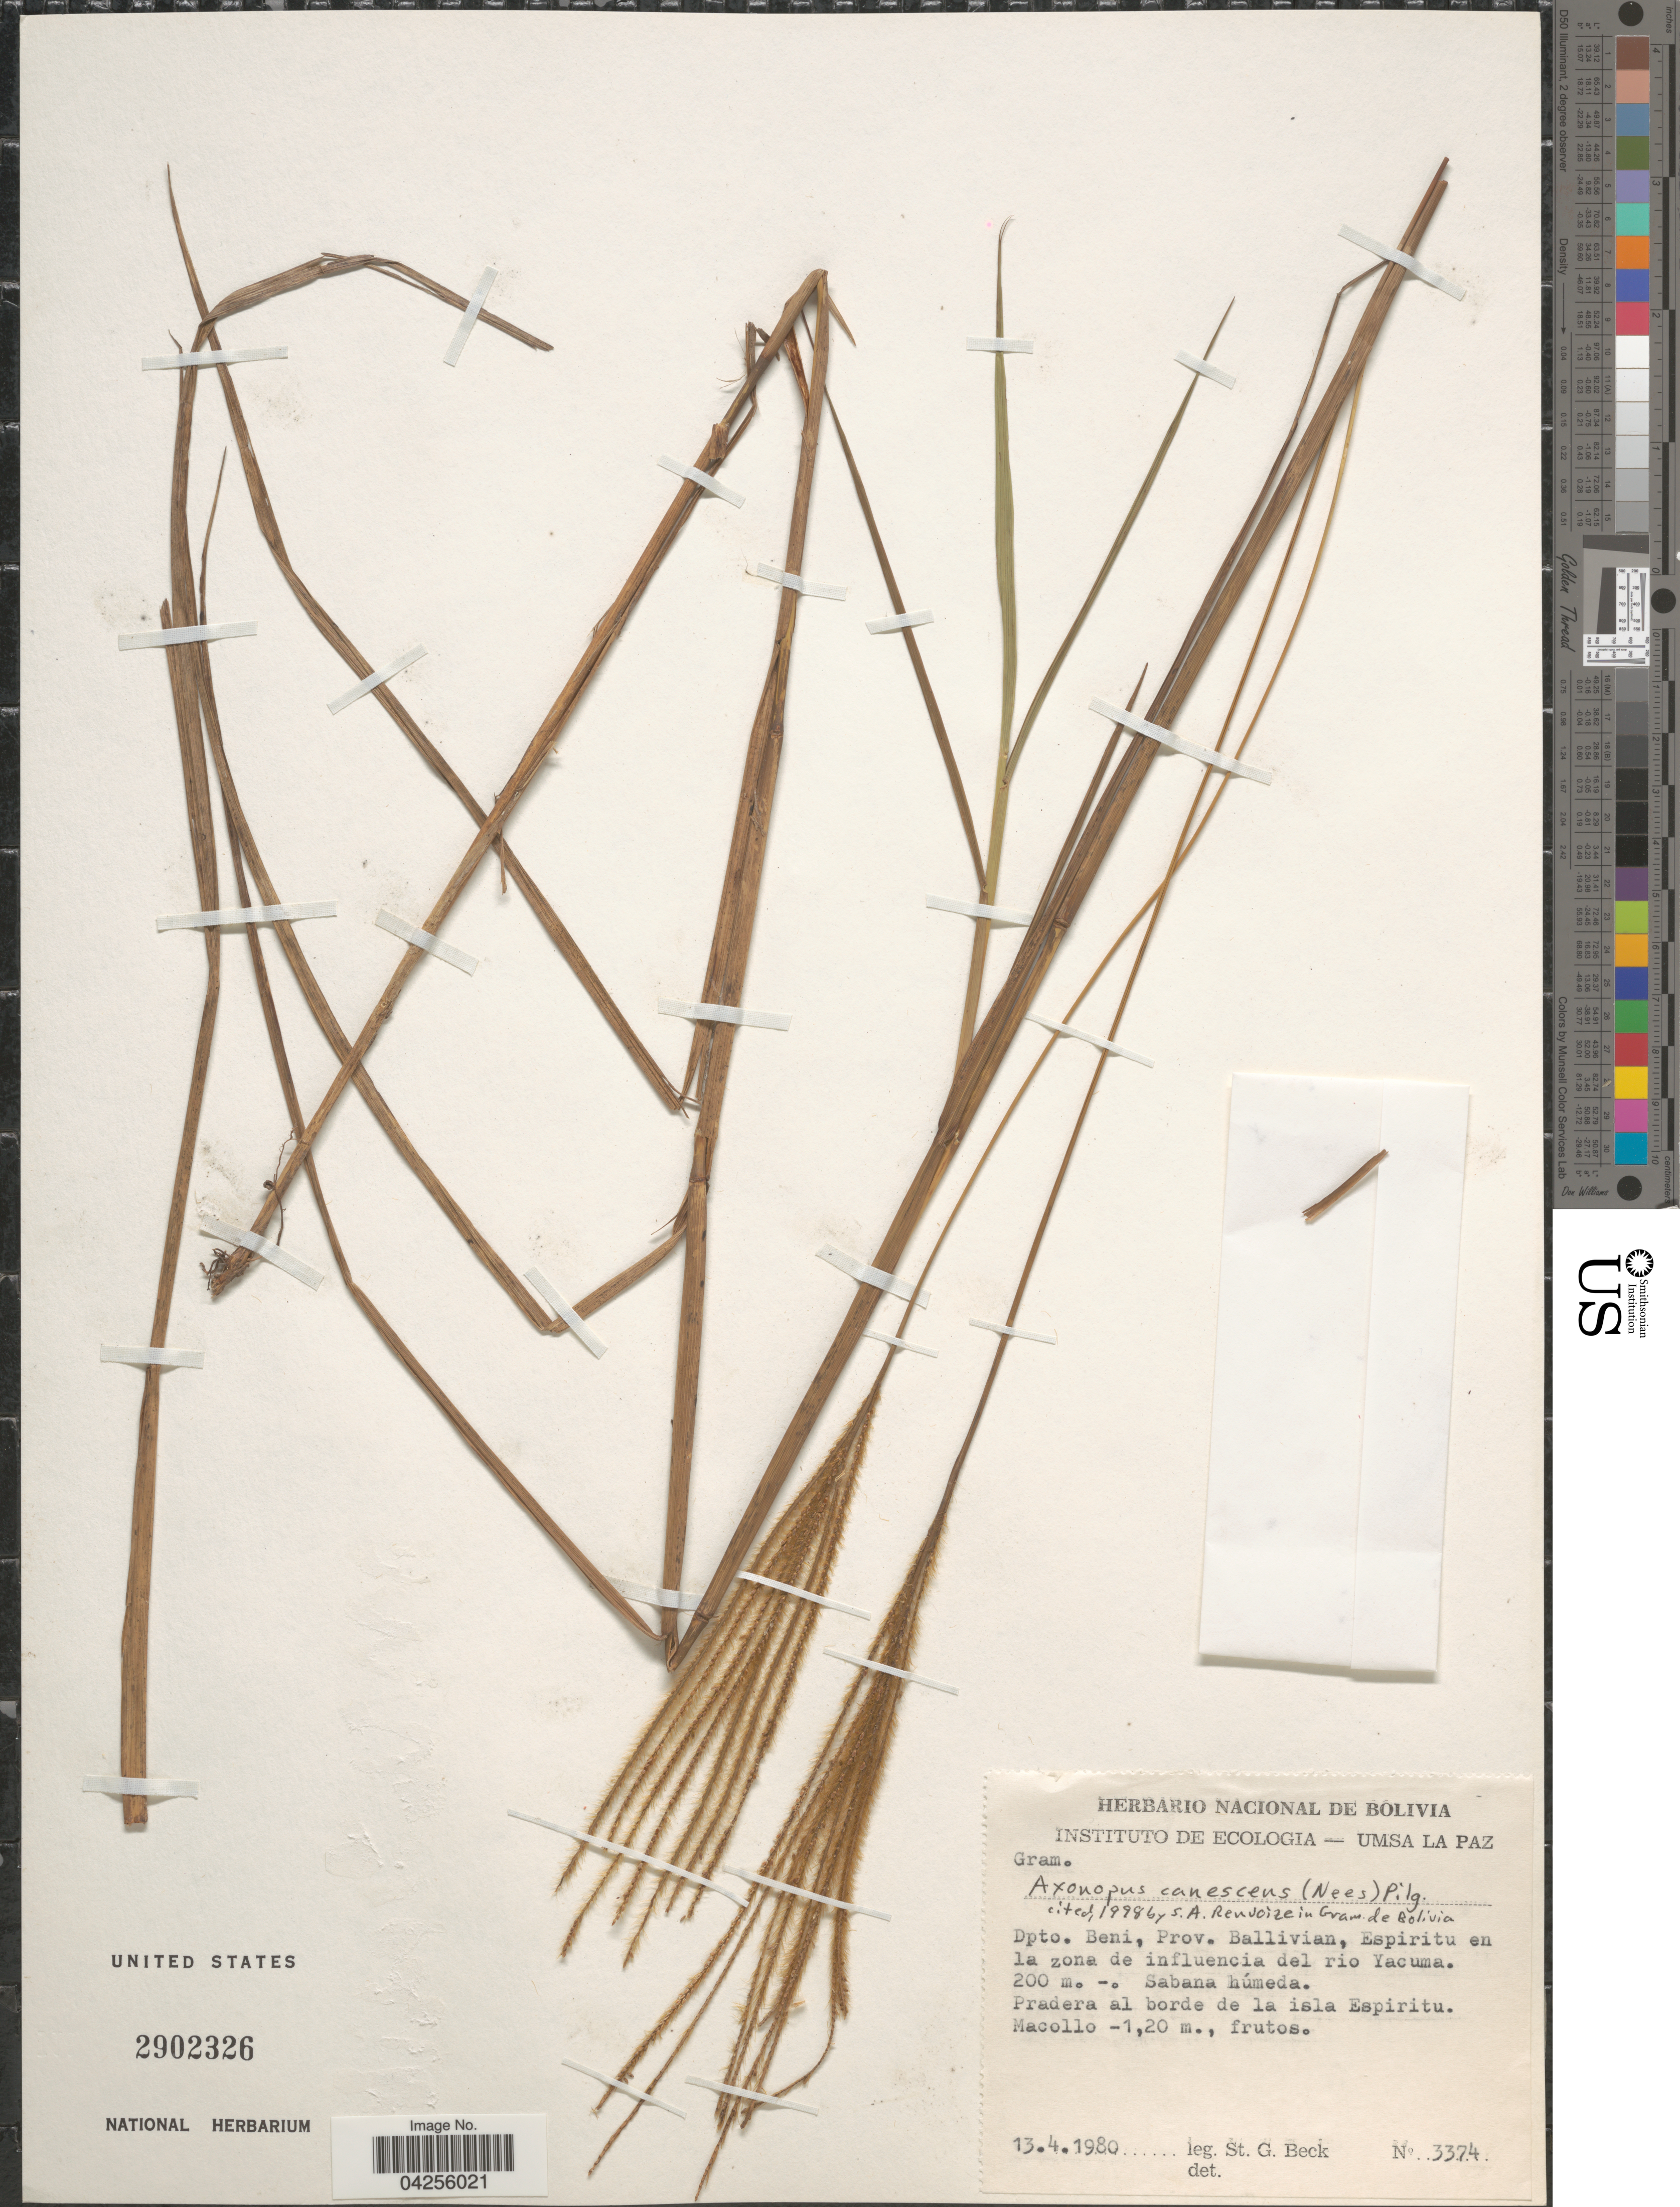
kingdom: Plantae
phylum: Tracheophyta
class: Liliopsida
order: Poales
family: Poaceae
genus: Axonopus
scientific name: Axonopus canescens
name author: (Nees ex Trin.) Pilg.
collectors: S. G. Beck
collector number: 3374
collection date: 1980-04-13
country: Bolivia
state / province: Beni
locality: Dpto. Beni, Prov. Ballivian, Espiritu en la zona de influencia del rio Yacuma. Pradera al borde de la isla Espiritu.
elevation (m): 200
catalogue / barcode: US 2902326